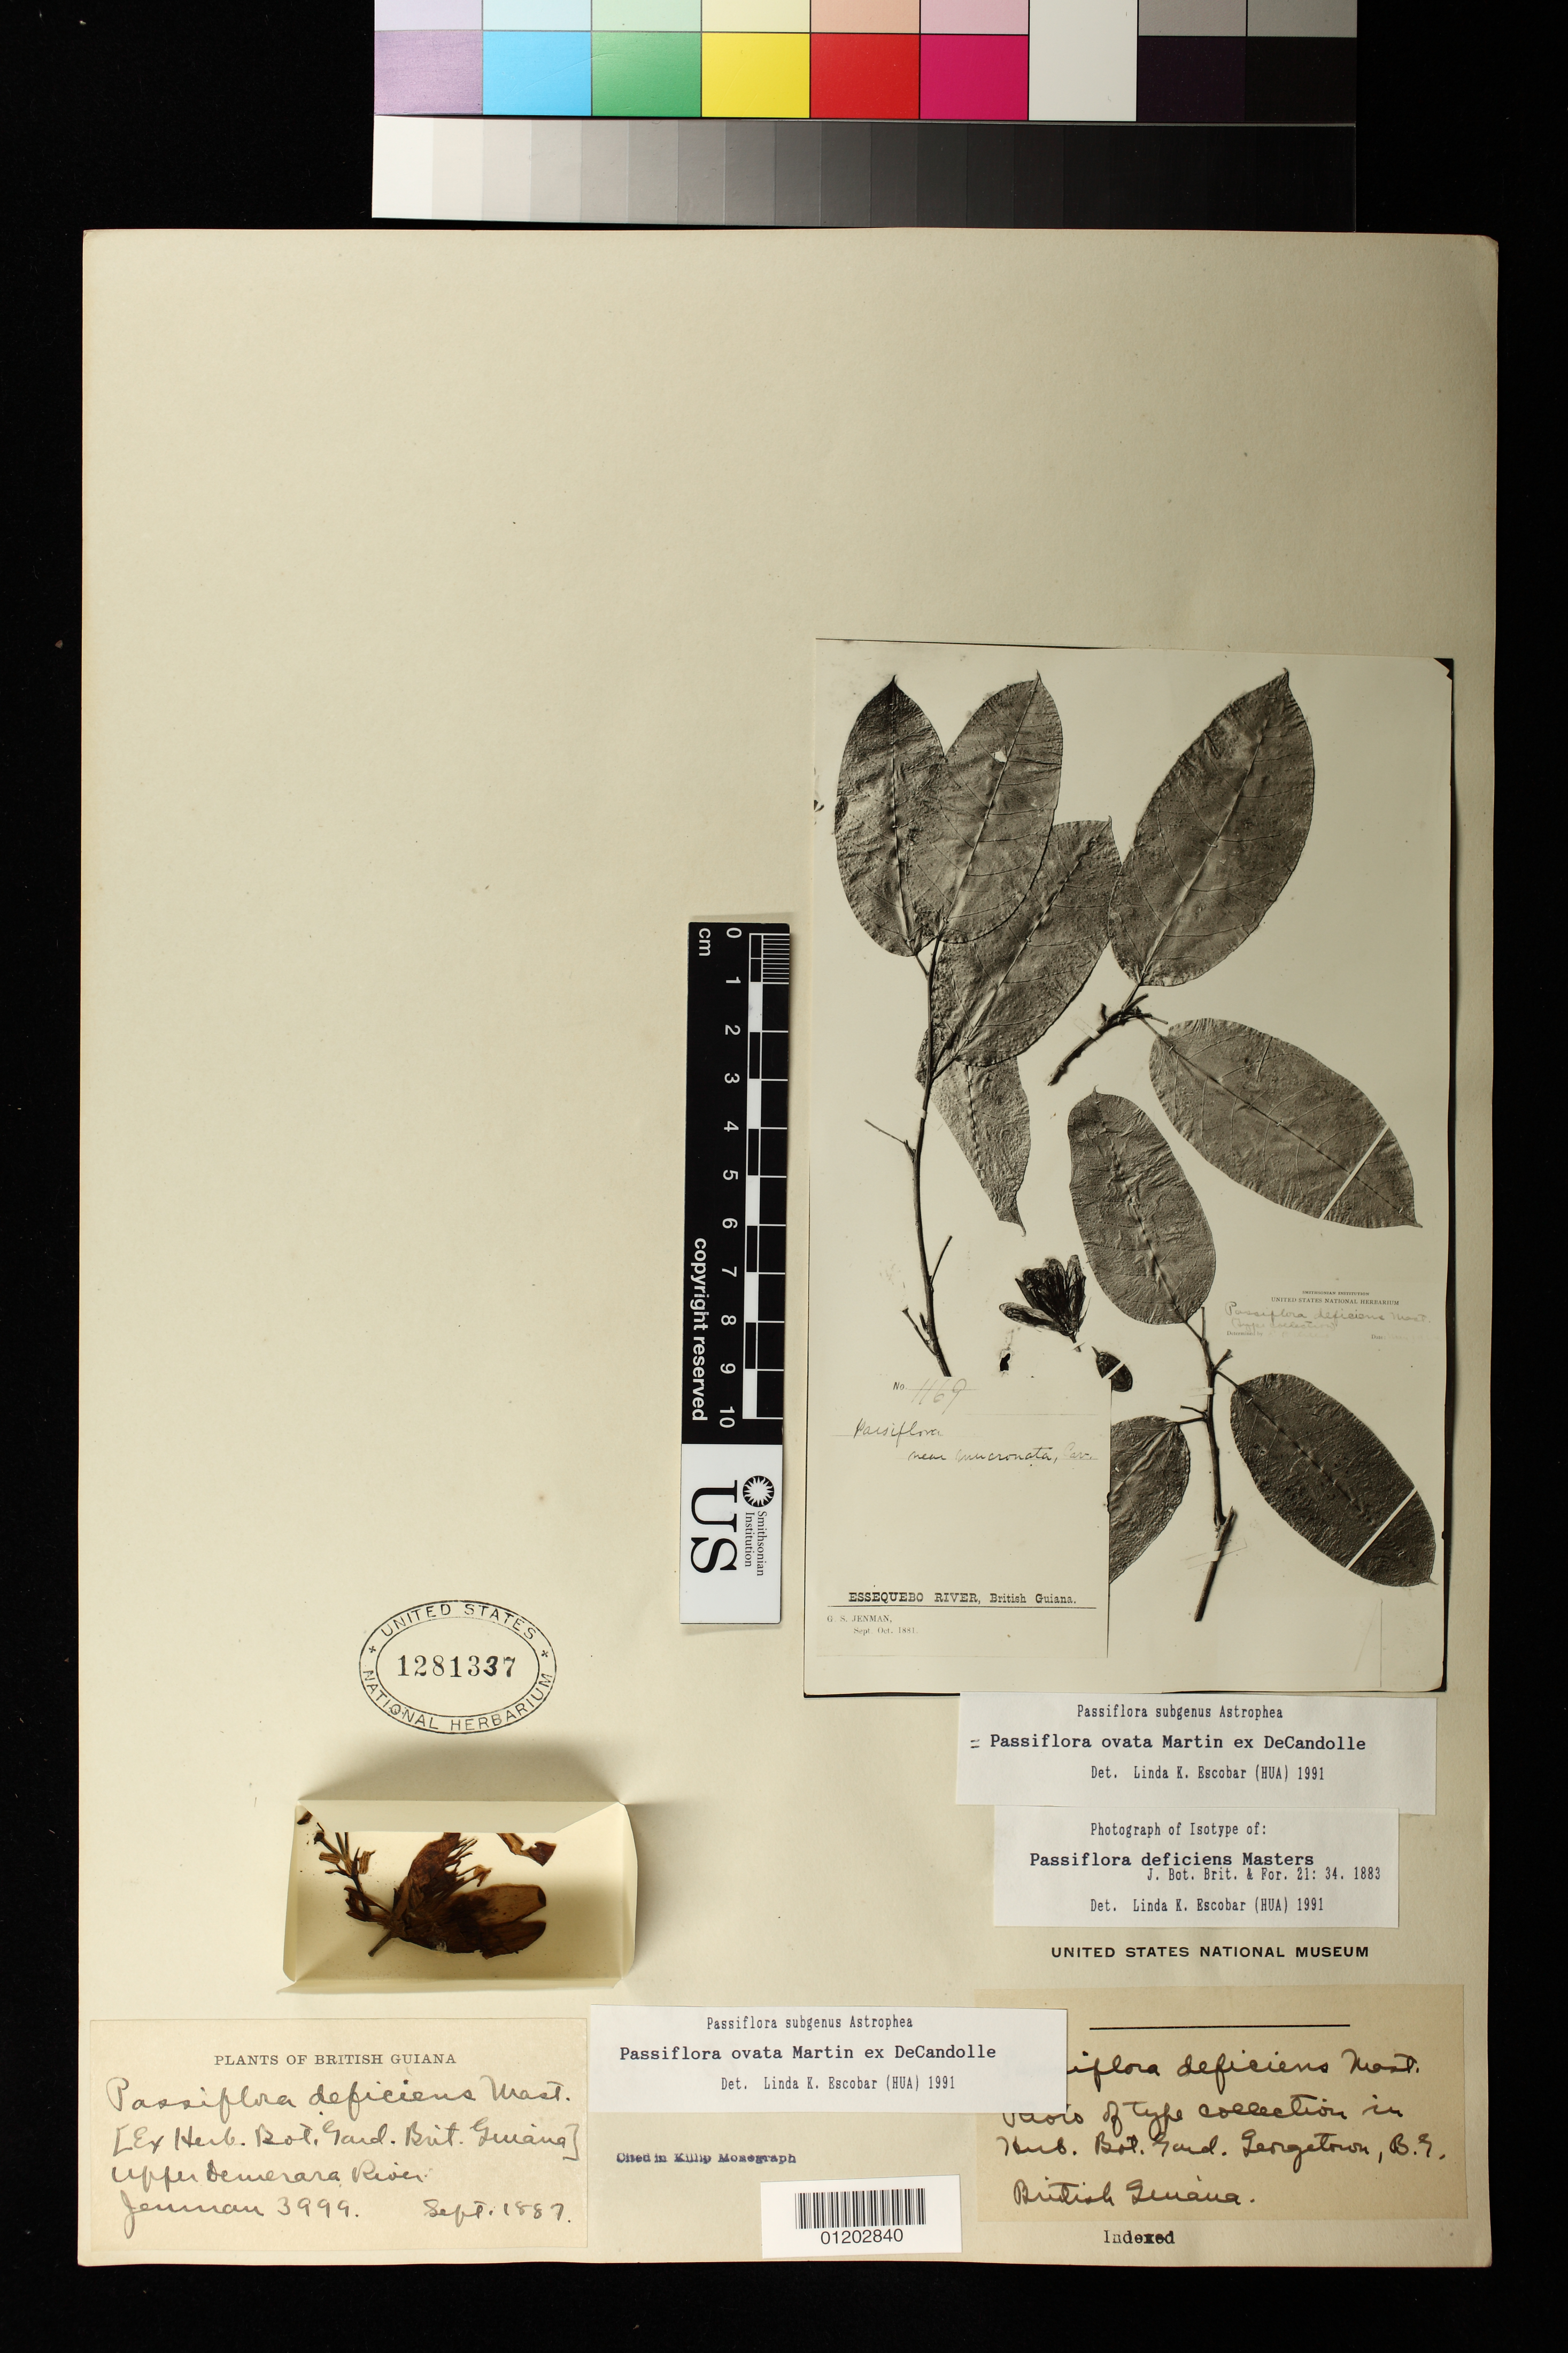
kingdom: Plantae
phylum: Tracheophyta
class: Magnoliopsida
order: Malpighiales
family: Passifloraceae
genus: Passiflora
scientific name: Passiflora ovata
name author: Jos. Martin ex DC.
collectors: G. S. Jenman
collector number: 3999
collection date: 1887-09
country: Guyana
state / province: U. Demerara-Berbice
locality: Upper Demerara River, Essequebo River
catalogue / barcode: US 1281337